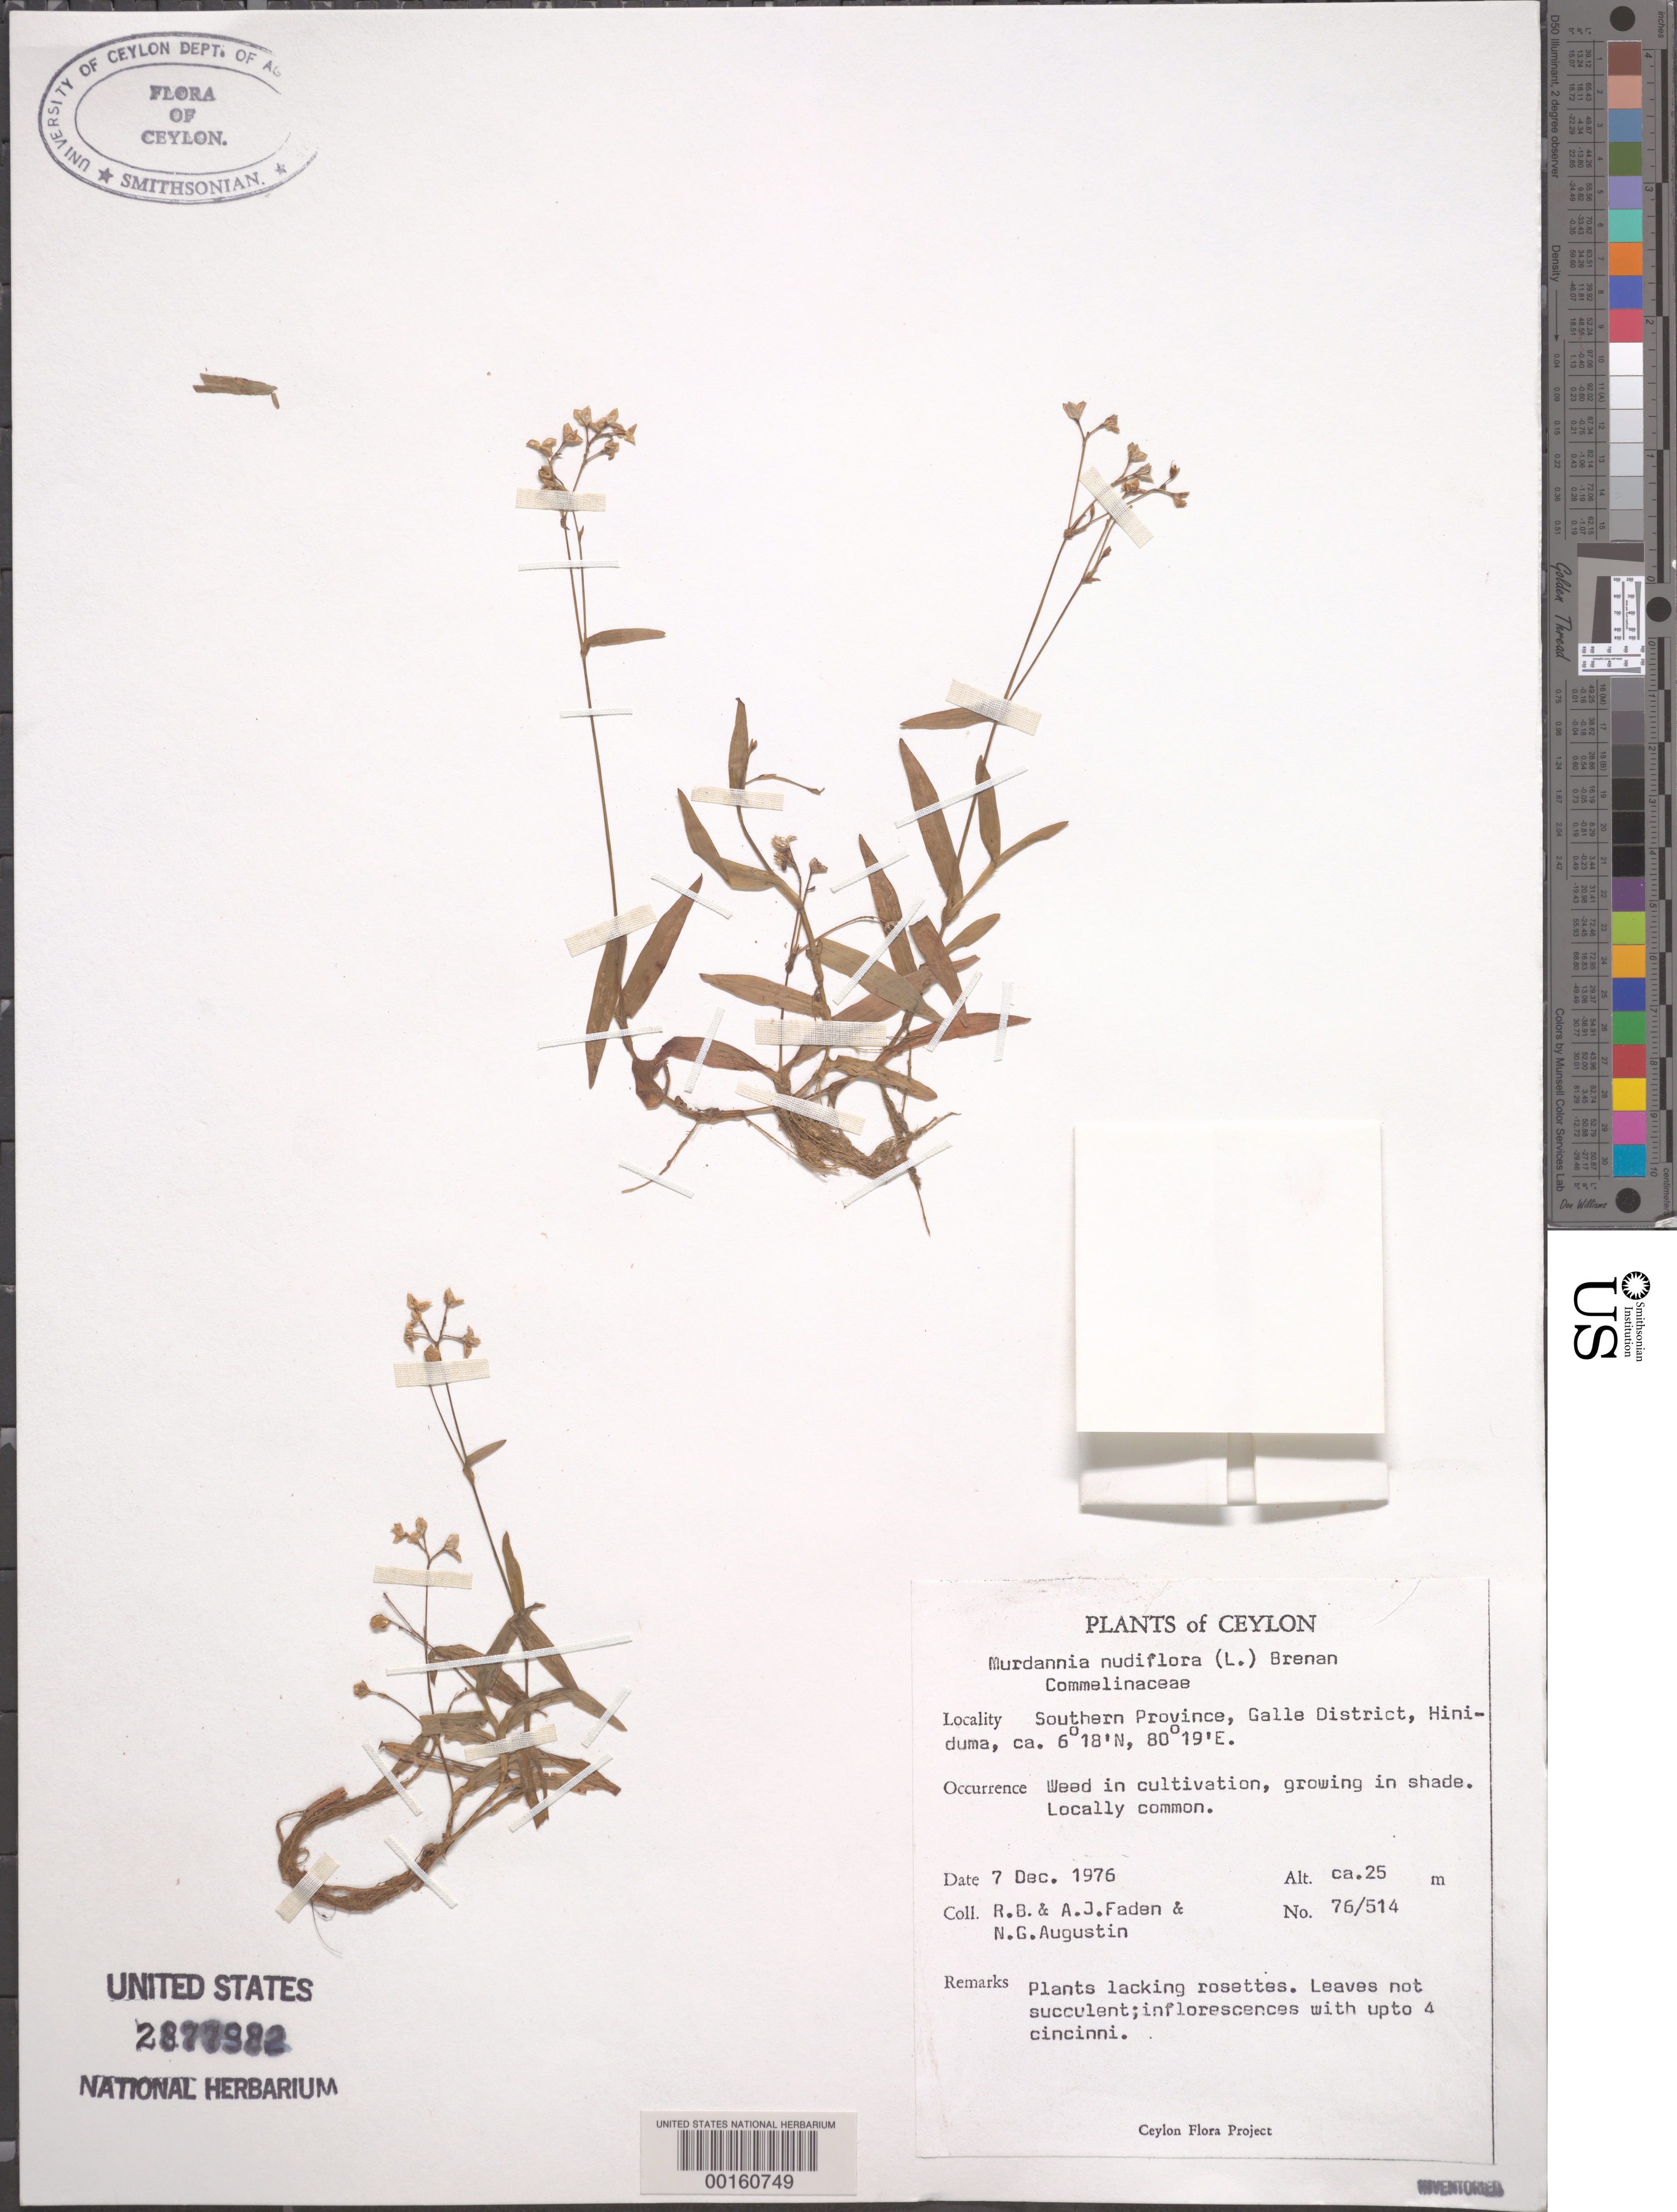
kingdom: Plantae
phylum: Tracheophyta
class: Liliopsida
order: Commelinales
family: Commelinaceae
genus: Murdannia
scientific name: Murdannia nudiflora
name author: (L.) Brenan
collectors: R. B. Faden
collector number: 76/514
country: Sri Lanka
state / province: Southern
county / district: Galle Dist.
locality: Hiniduma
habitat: Shade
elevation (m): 25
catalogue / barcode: US 2877982